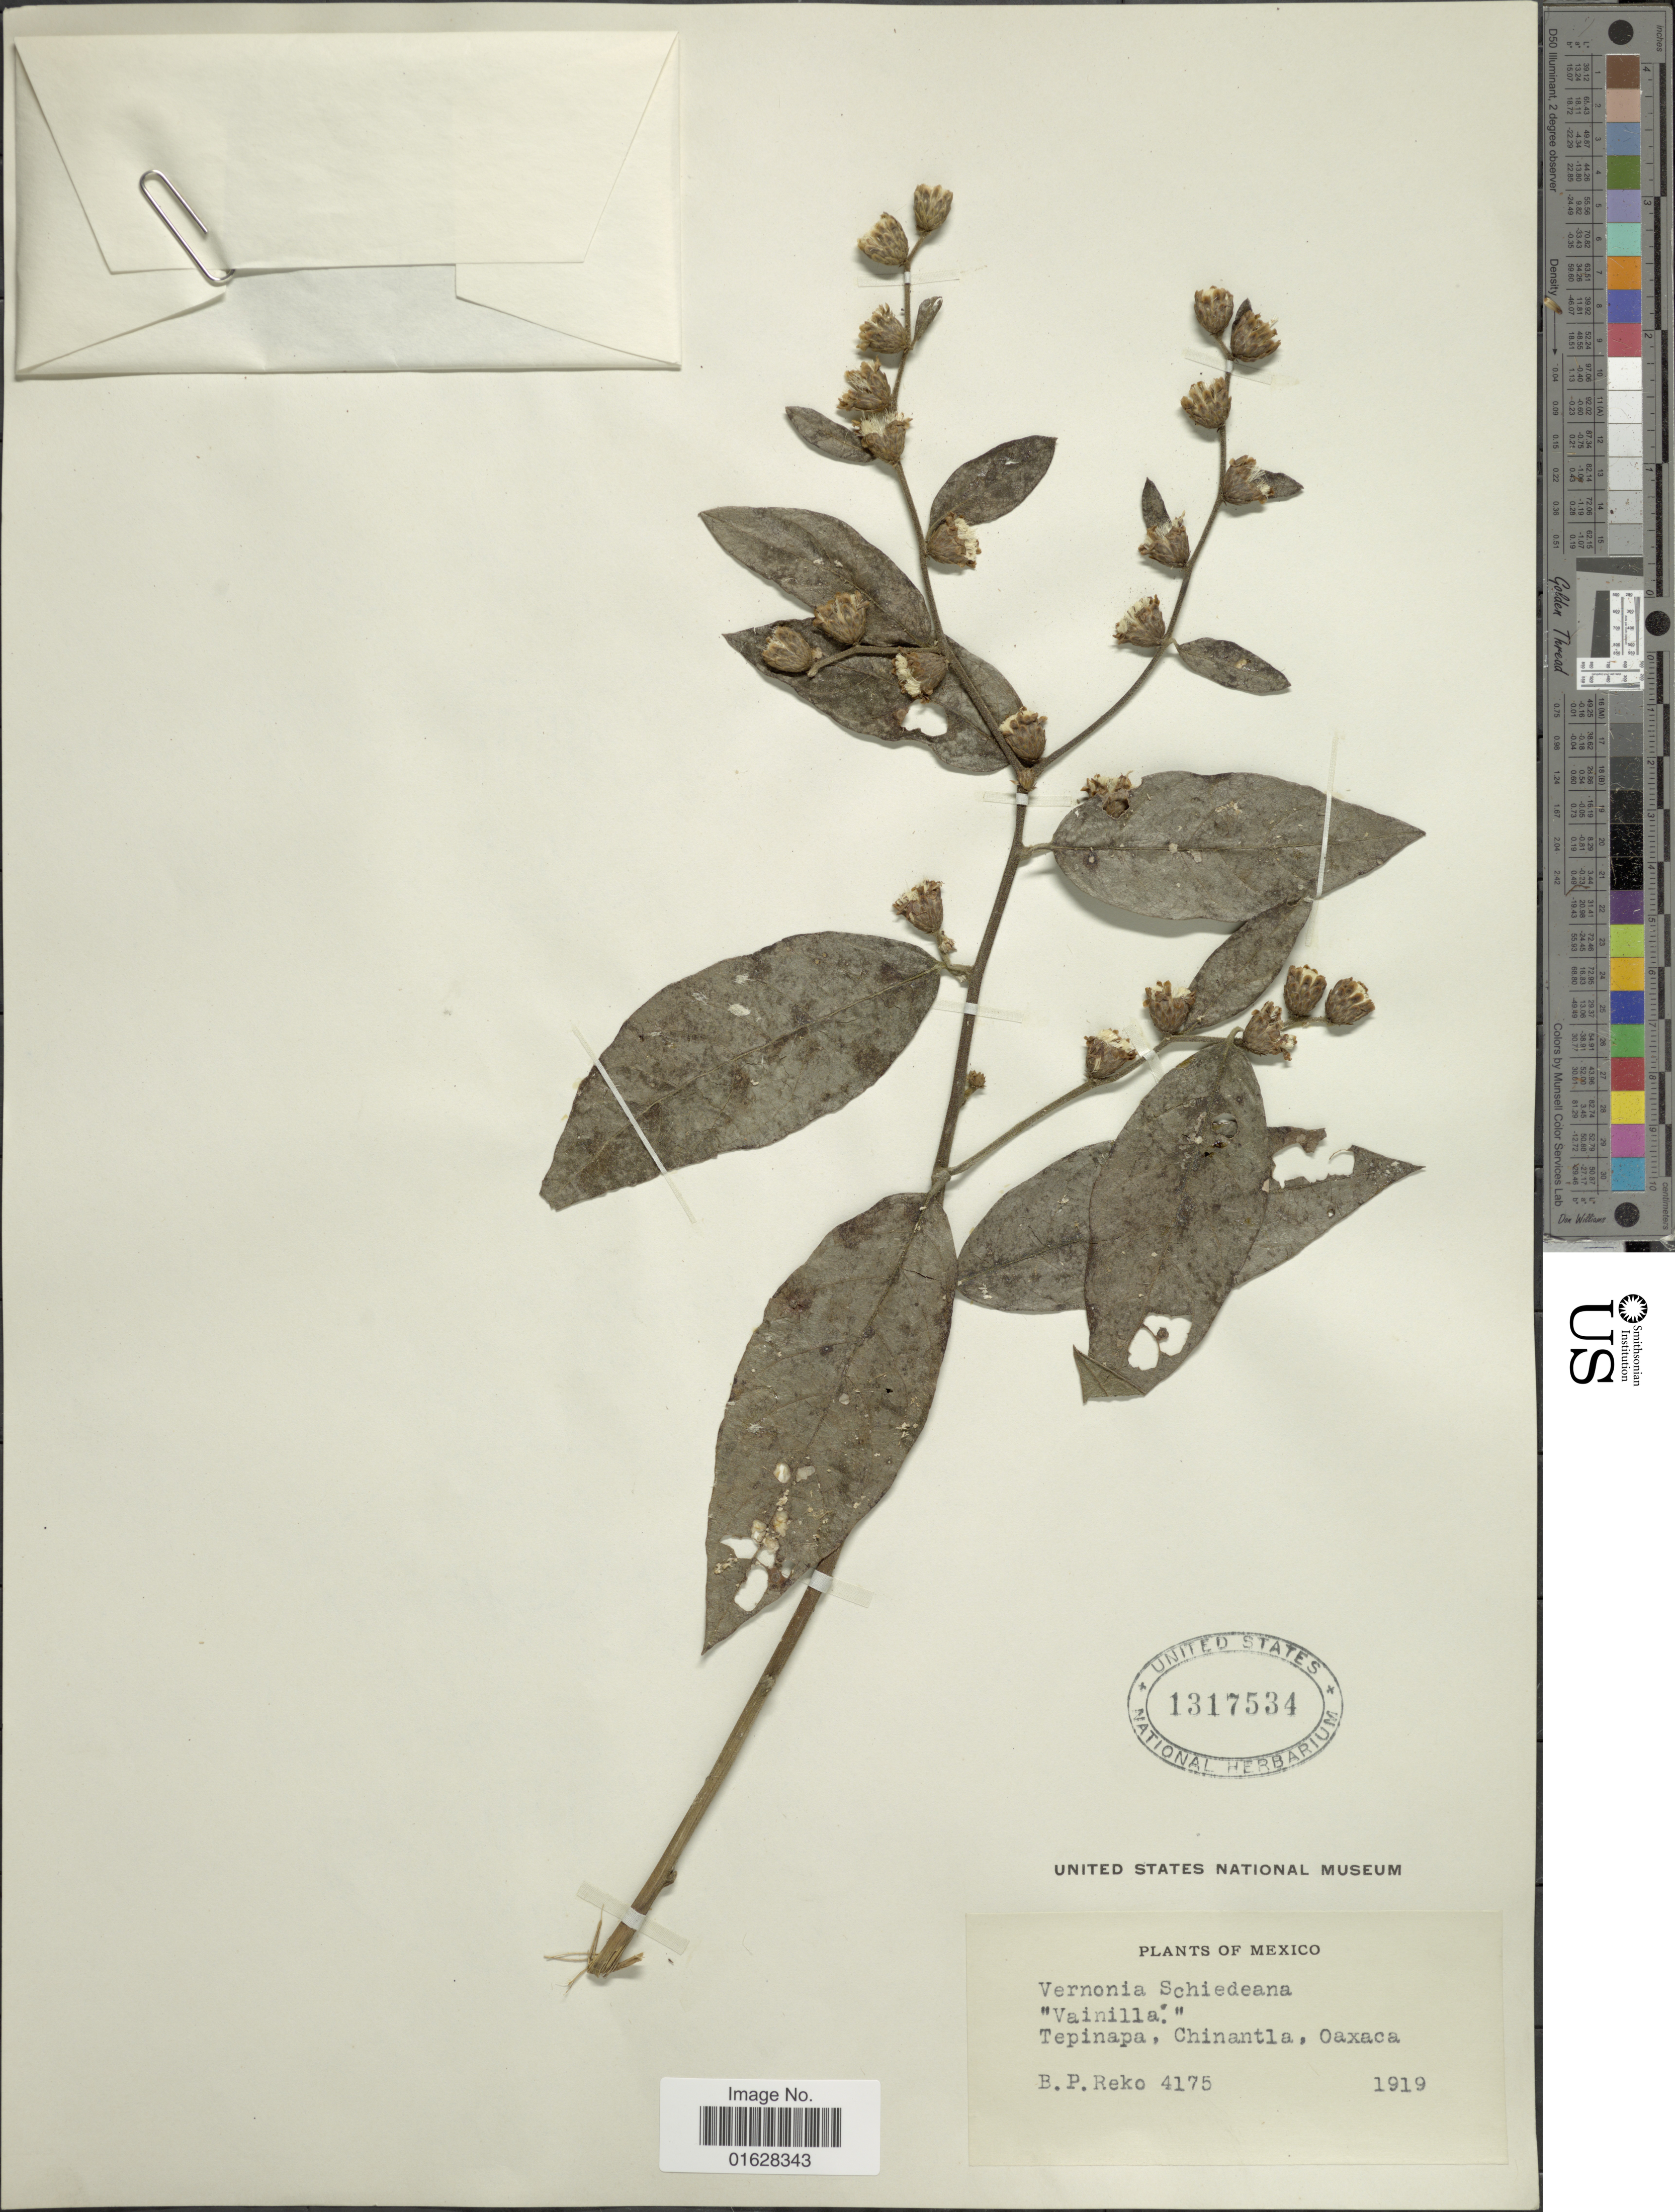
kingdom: Plantae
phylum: Tracheophyta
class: Magnoliopsida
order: Asterales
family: Asteraceae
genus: Lepidaploa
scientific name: Lepidaploa tortuosa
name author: (L.) H. Rob.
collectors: B. P. Reko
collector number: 4175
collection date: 1919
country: Mexico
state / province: Oaxaca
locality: Vainilla, Tepinapa, Chinantla, Oaxaca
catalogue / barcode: US 1317534